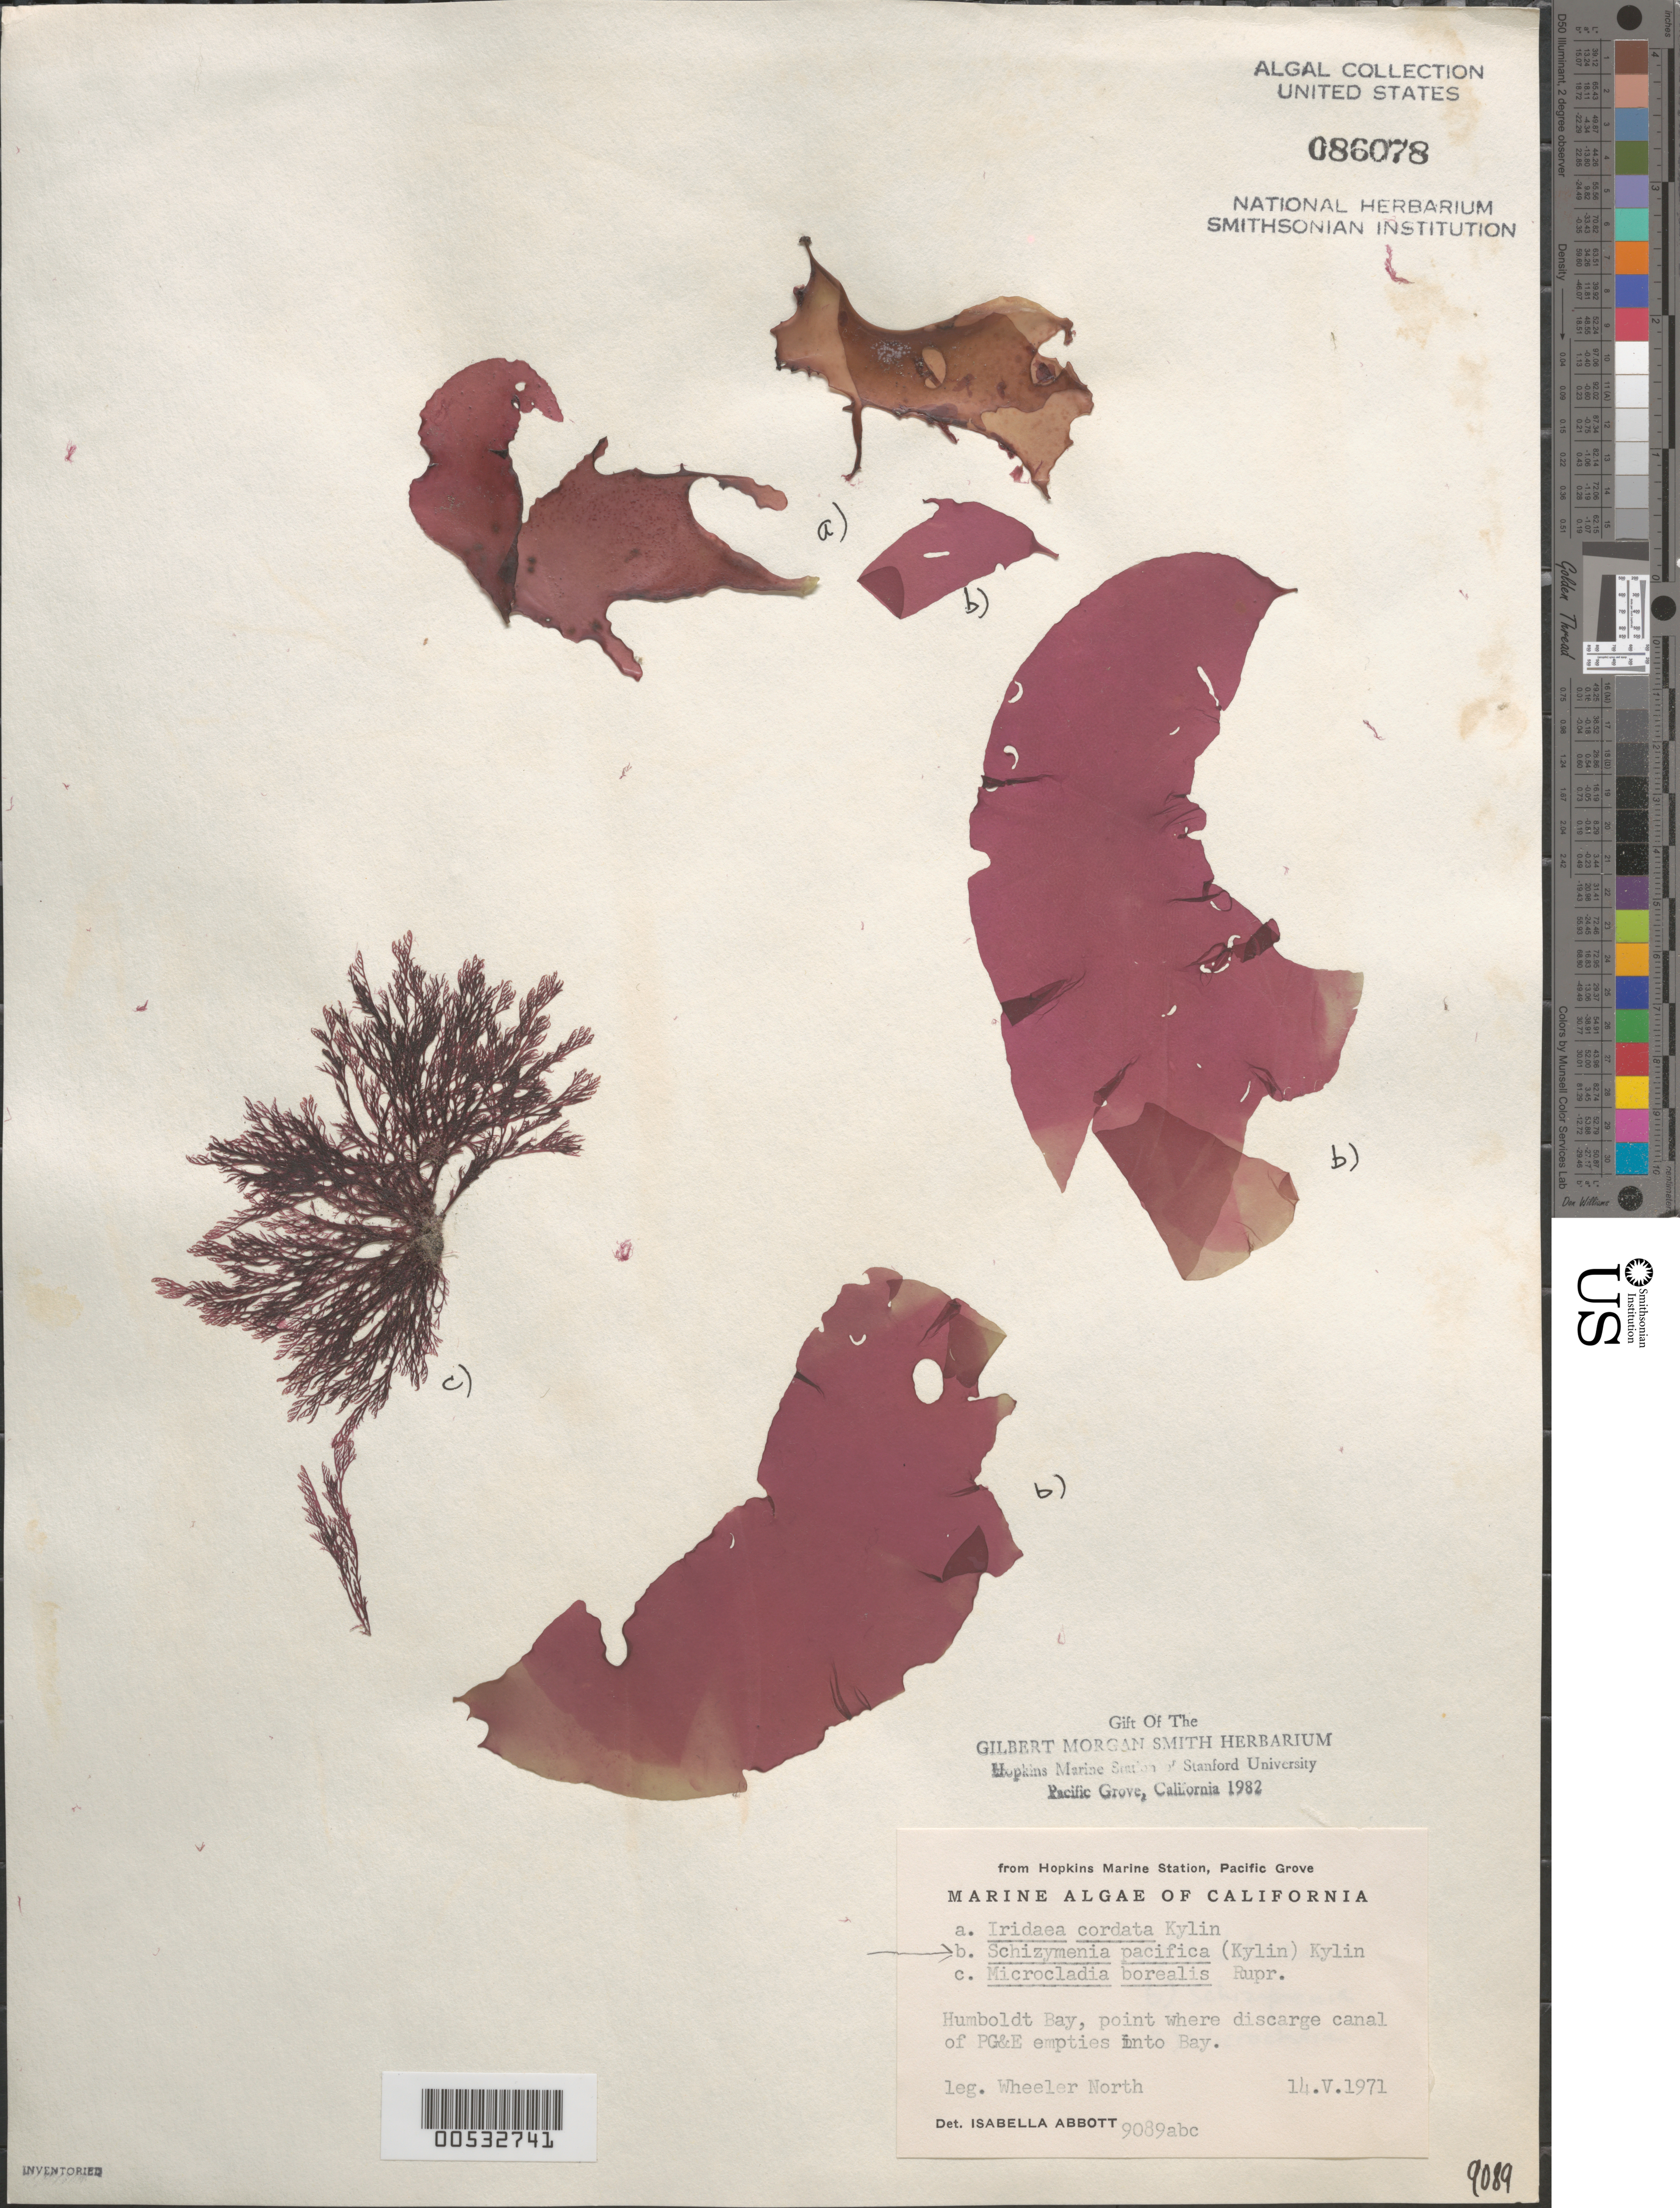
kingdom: Plantae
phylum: Rhodophyta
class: Florideophyceae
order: Nemastomatales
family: Schizymeniaceae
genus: Schizymenia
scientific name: Schizymenia pacifica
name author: (Kylin) Kylin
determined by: Abbott, Isabella A.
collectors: W. North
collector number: IAA 9089A & IAA 9089B & IAA 9089C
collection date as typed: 14 May 1971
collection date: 1971-05-14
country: United States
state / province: California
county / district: Humboldt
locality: Humboldt Bay, PG & E discharge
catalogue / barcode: US 86078